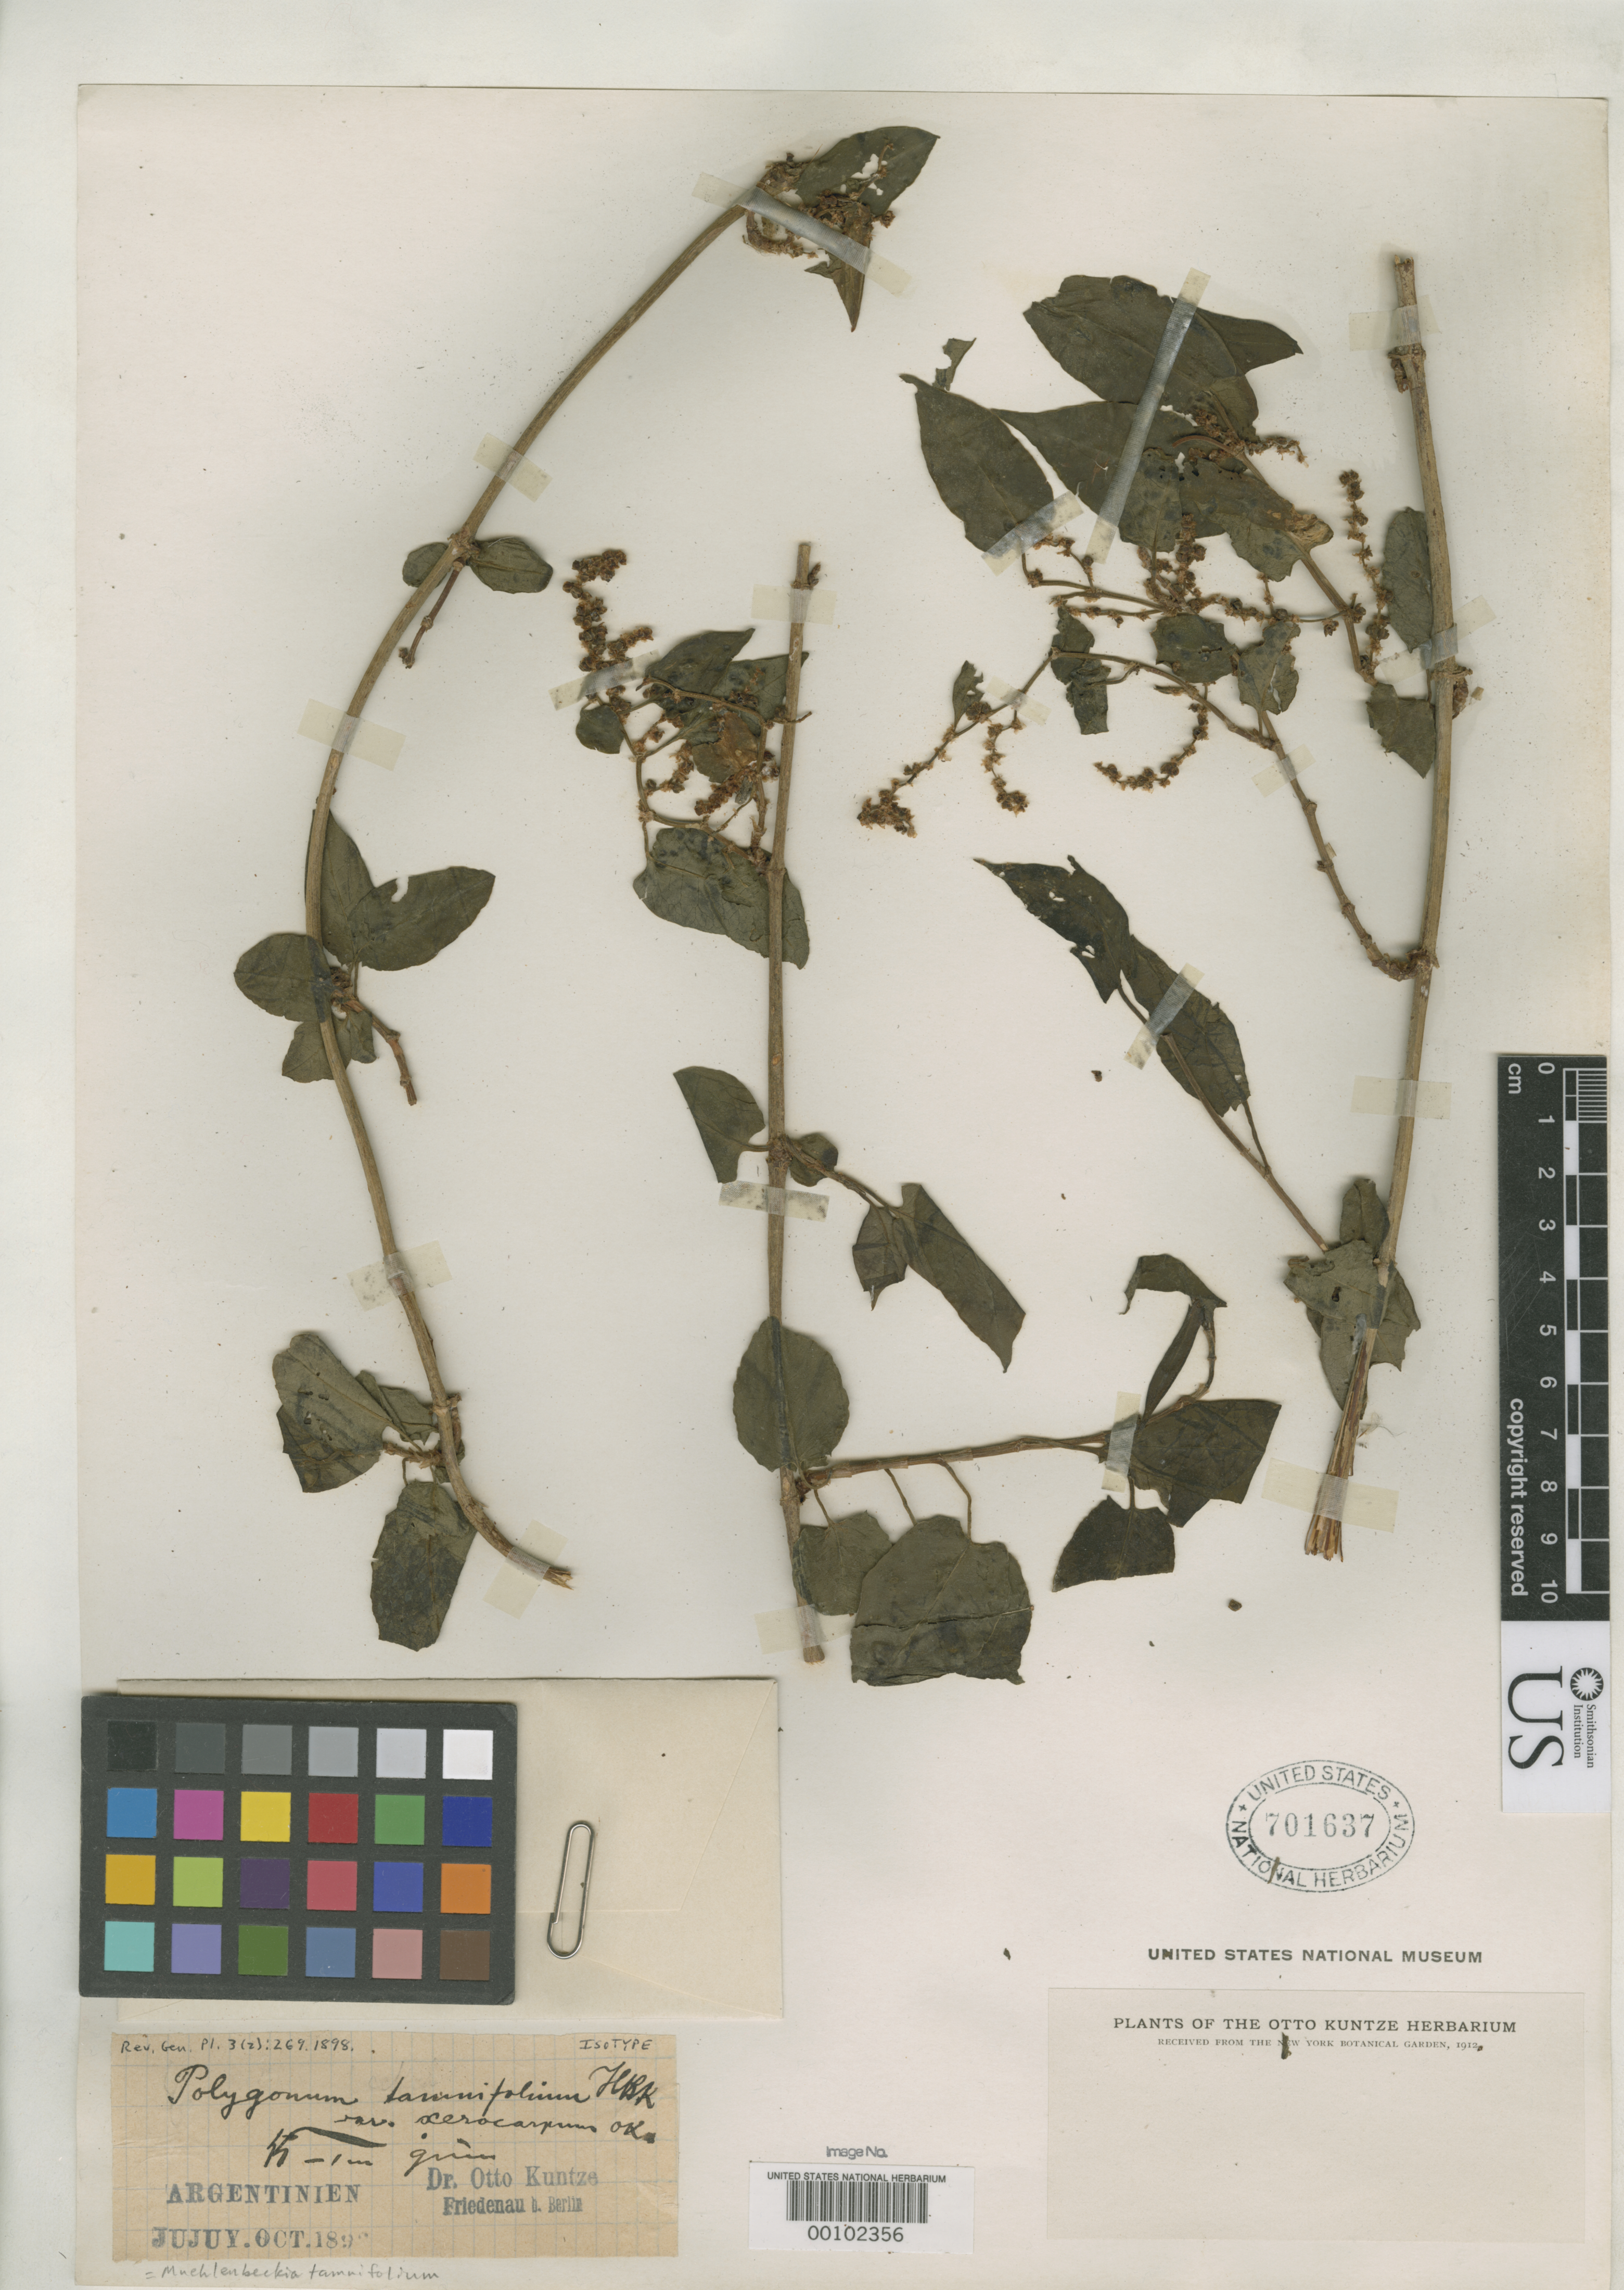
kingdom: Plantae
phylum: Tracheophyta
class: Magnoliopsida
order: Caryophyllales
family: Polygonaceae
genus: Polygonum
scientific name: Polygonum tamnifolium var. xerocarpum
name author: Kuntze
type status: Isotype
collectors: C.E.O. Kuntze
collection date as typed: Oct 1899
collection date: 1899-10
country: Argentina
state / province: Jujuy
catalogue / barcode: US 701637